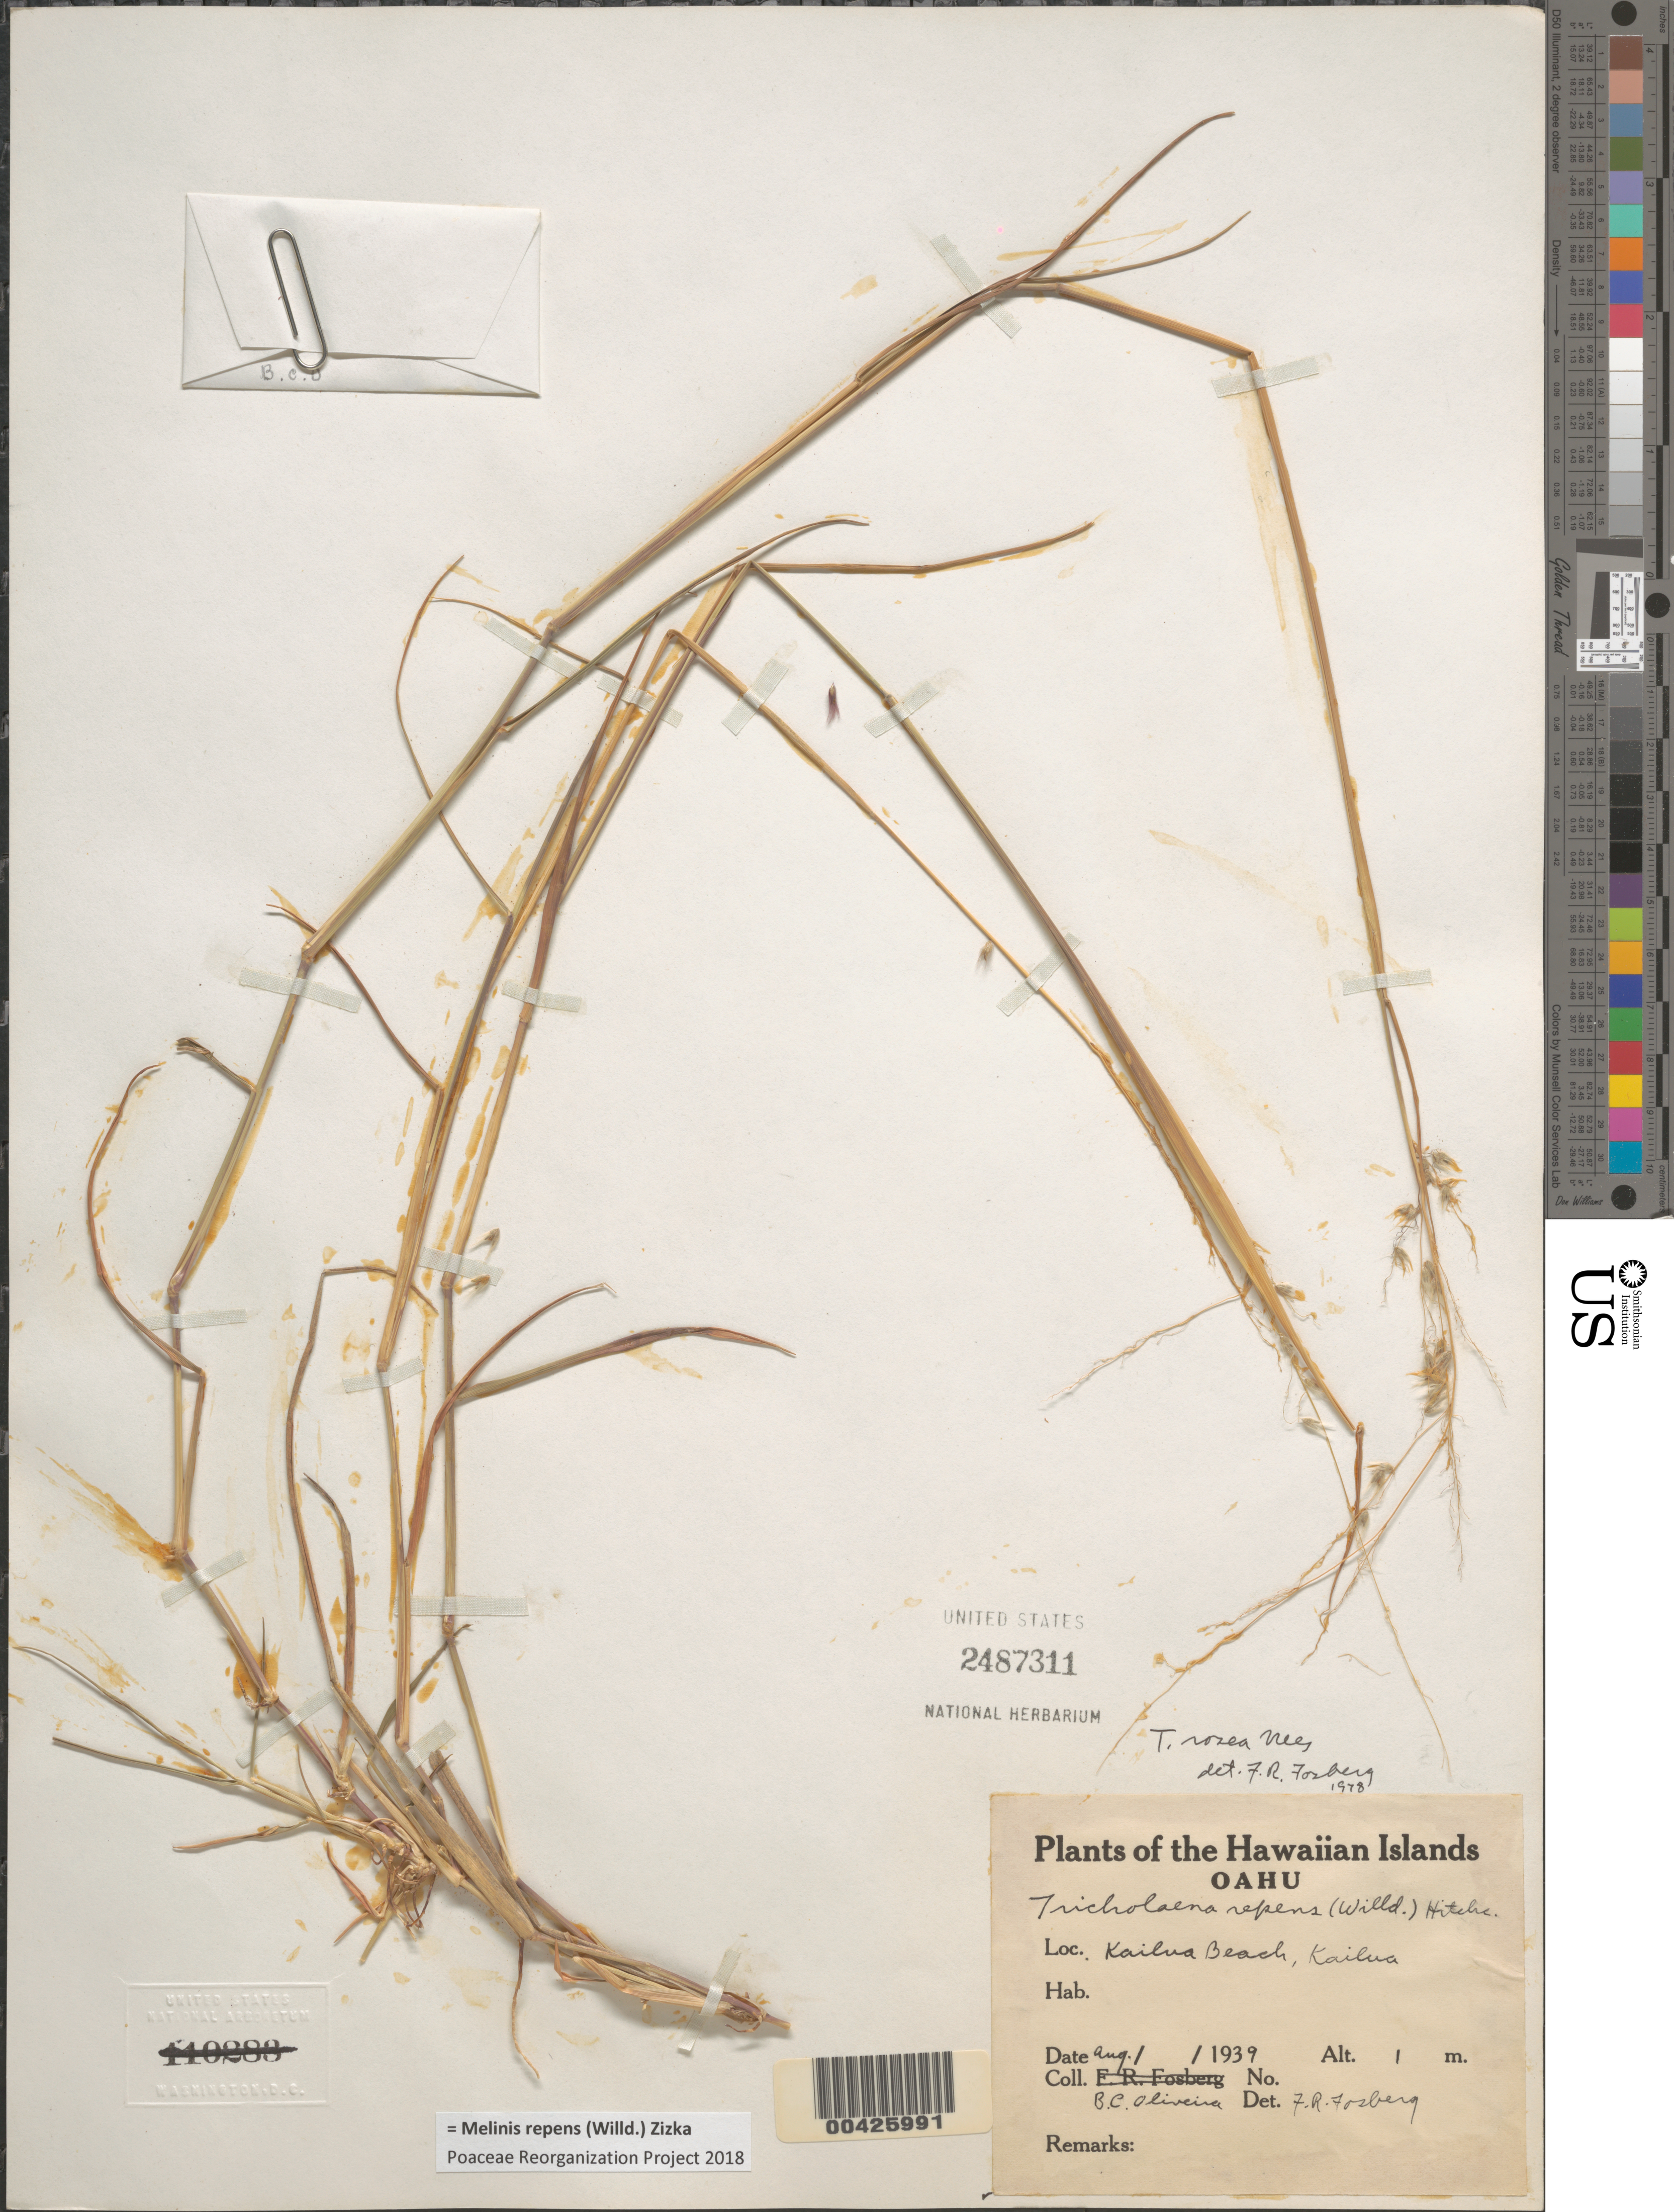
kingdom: Plantae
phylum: Tracheophyta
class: Liliopsida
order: Poales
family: Poaceae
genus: Melinis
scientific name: Melinis repens subsp. repens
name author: (Willd.) Zizka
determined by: Faccenda, K.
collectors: B. Oliveira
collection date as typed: Aug 1939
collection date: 1939-08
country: United States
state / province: Hawaii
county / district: Honolulu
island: Oahu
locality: Kailua Beach, Kailua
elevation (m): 1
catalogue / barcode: US 2487311